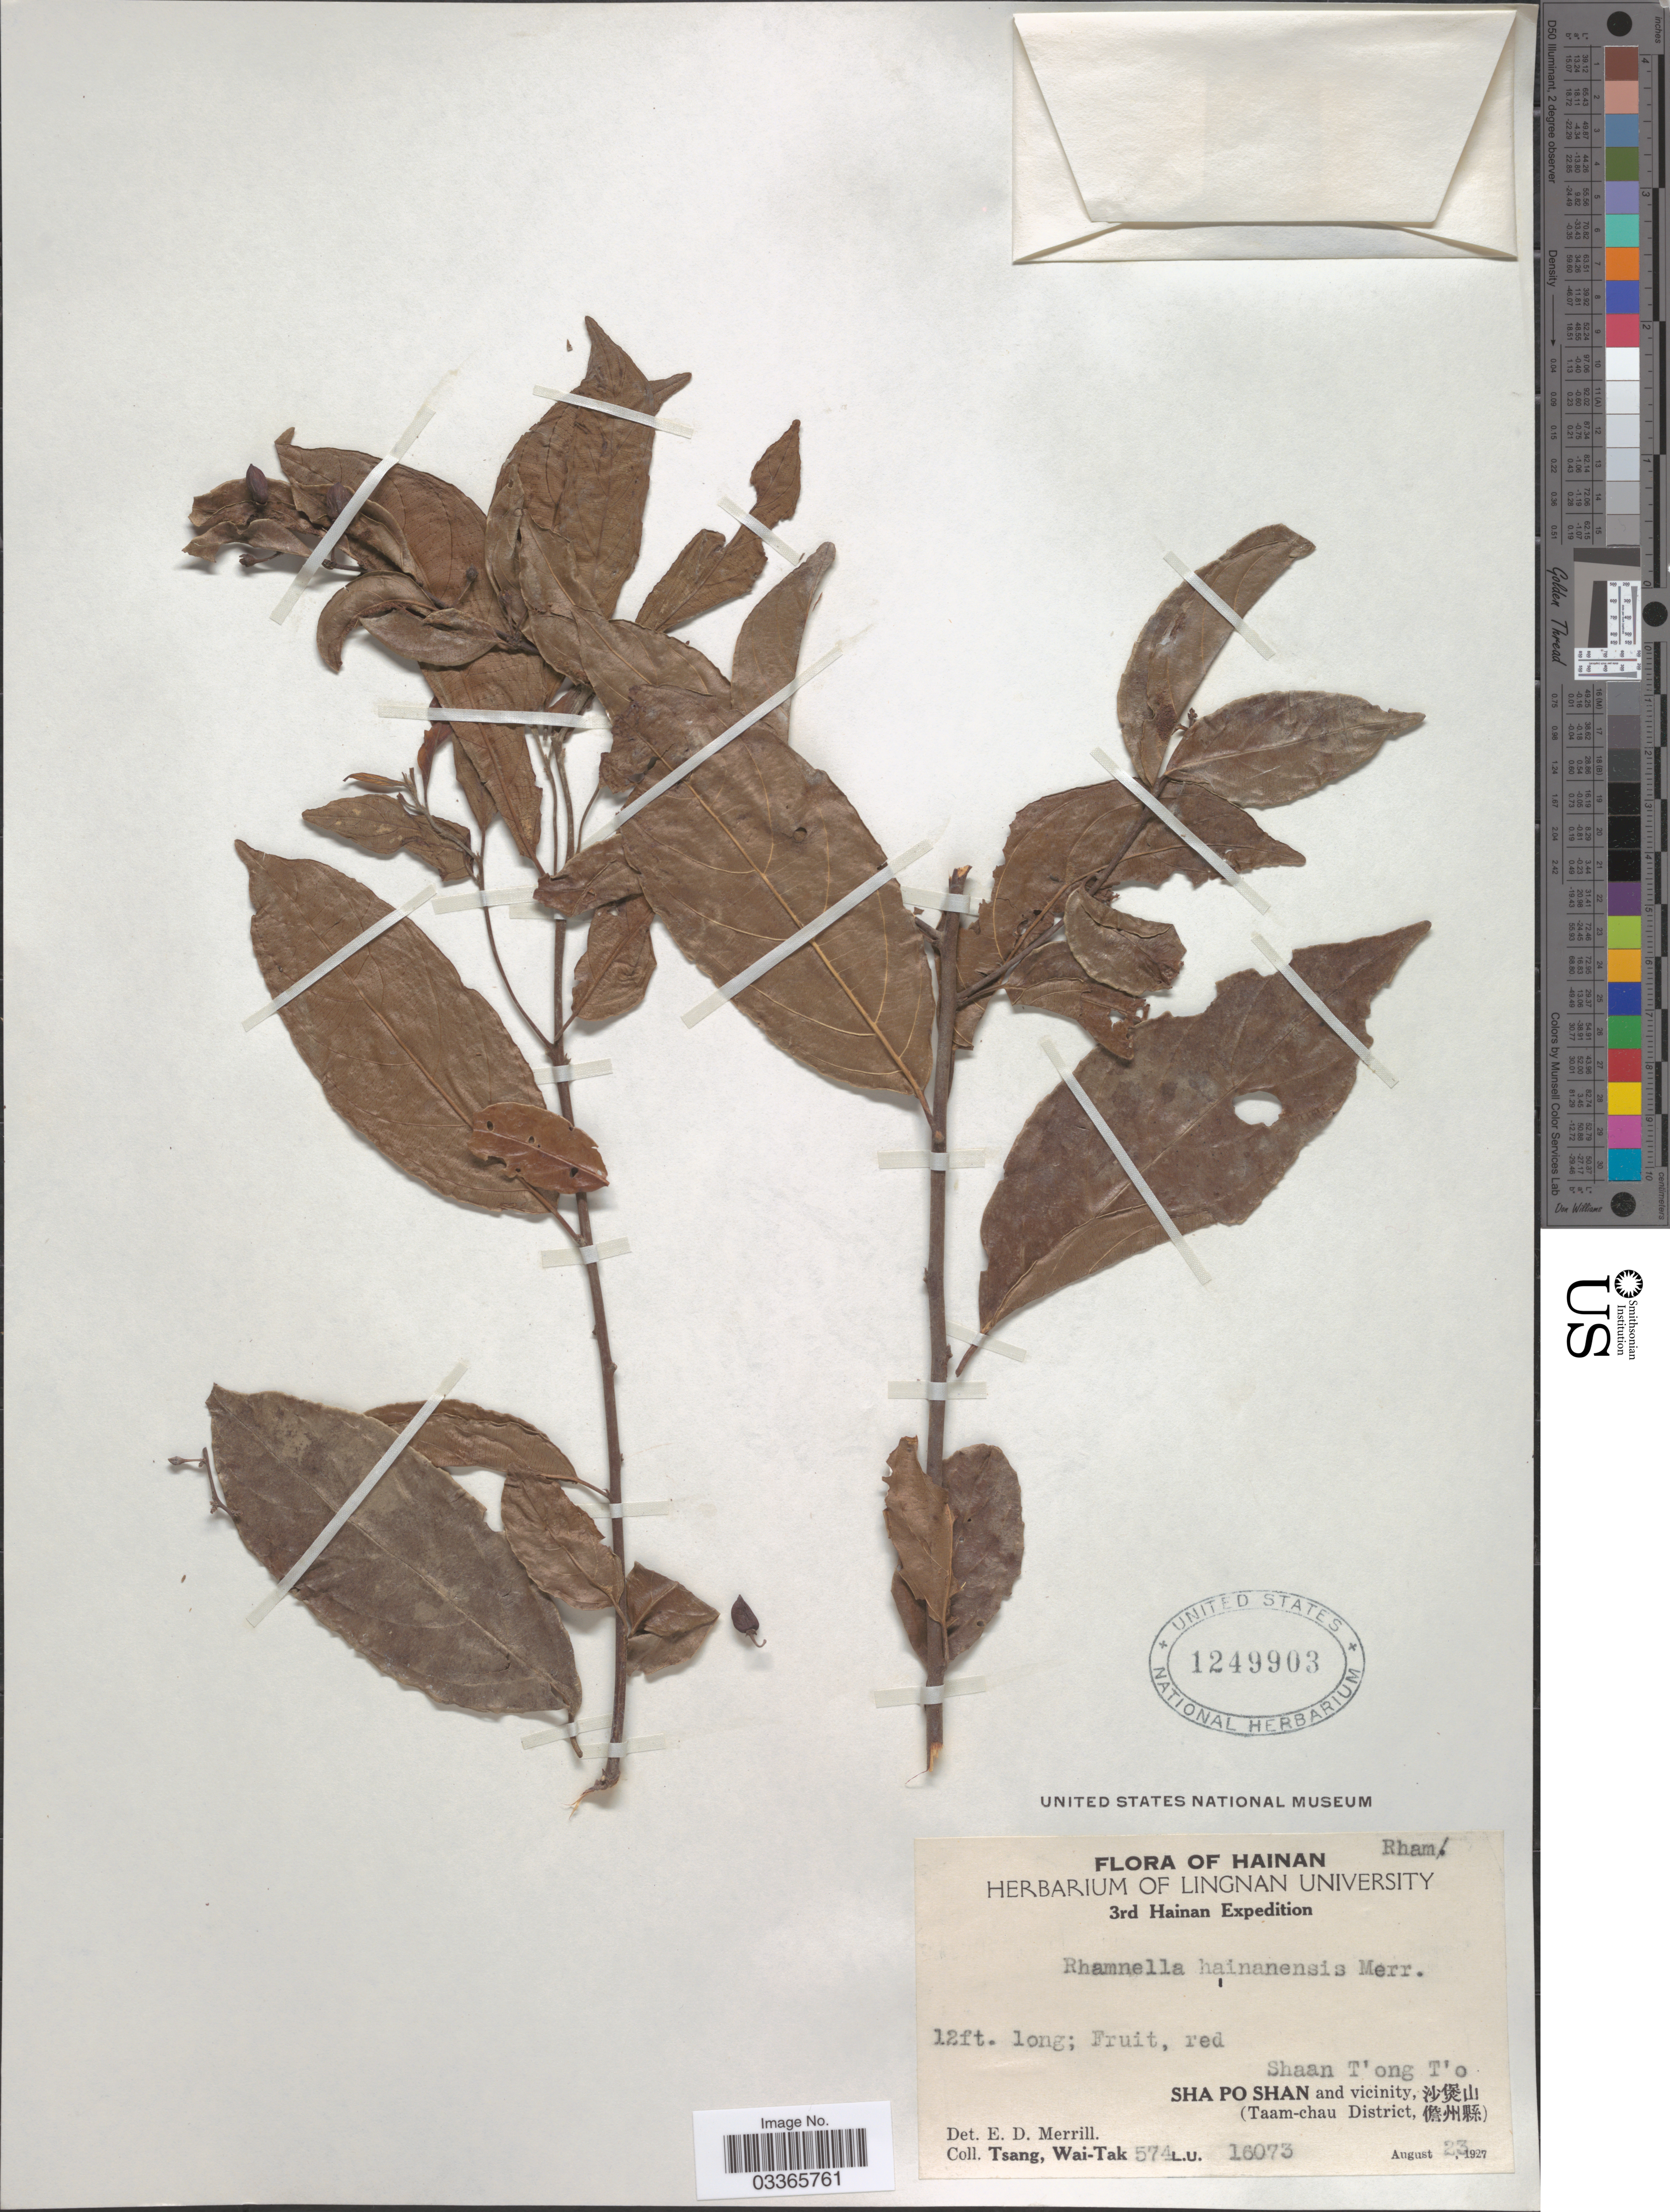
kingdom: Plantae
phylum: Tracheophyta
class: Magnoliopsida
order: Rosales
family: Rhamnaceae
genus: Rhamnella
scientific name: Rhamnella hainanensis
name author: Merr.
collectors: W. T. Tsang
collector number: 574L.U.16073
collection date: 1927-08-23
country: China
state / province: Hainan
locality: ShaaT'ong T'o. Sha Po Shan and vicinity, (Taam-chau District.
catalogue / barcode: US 1249903